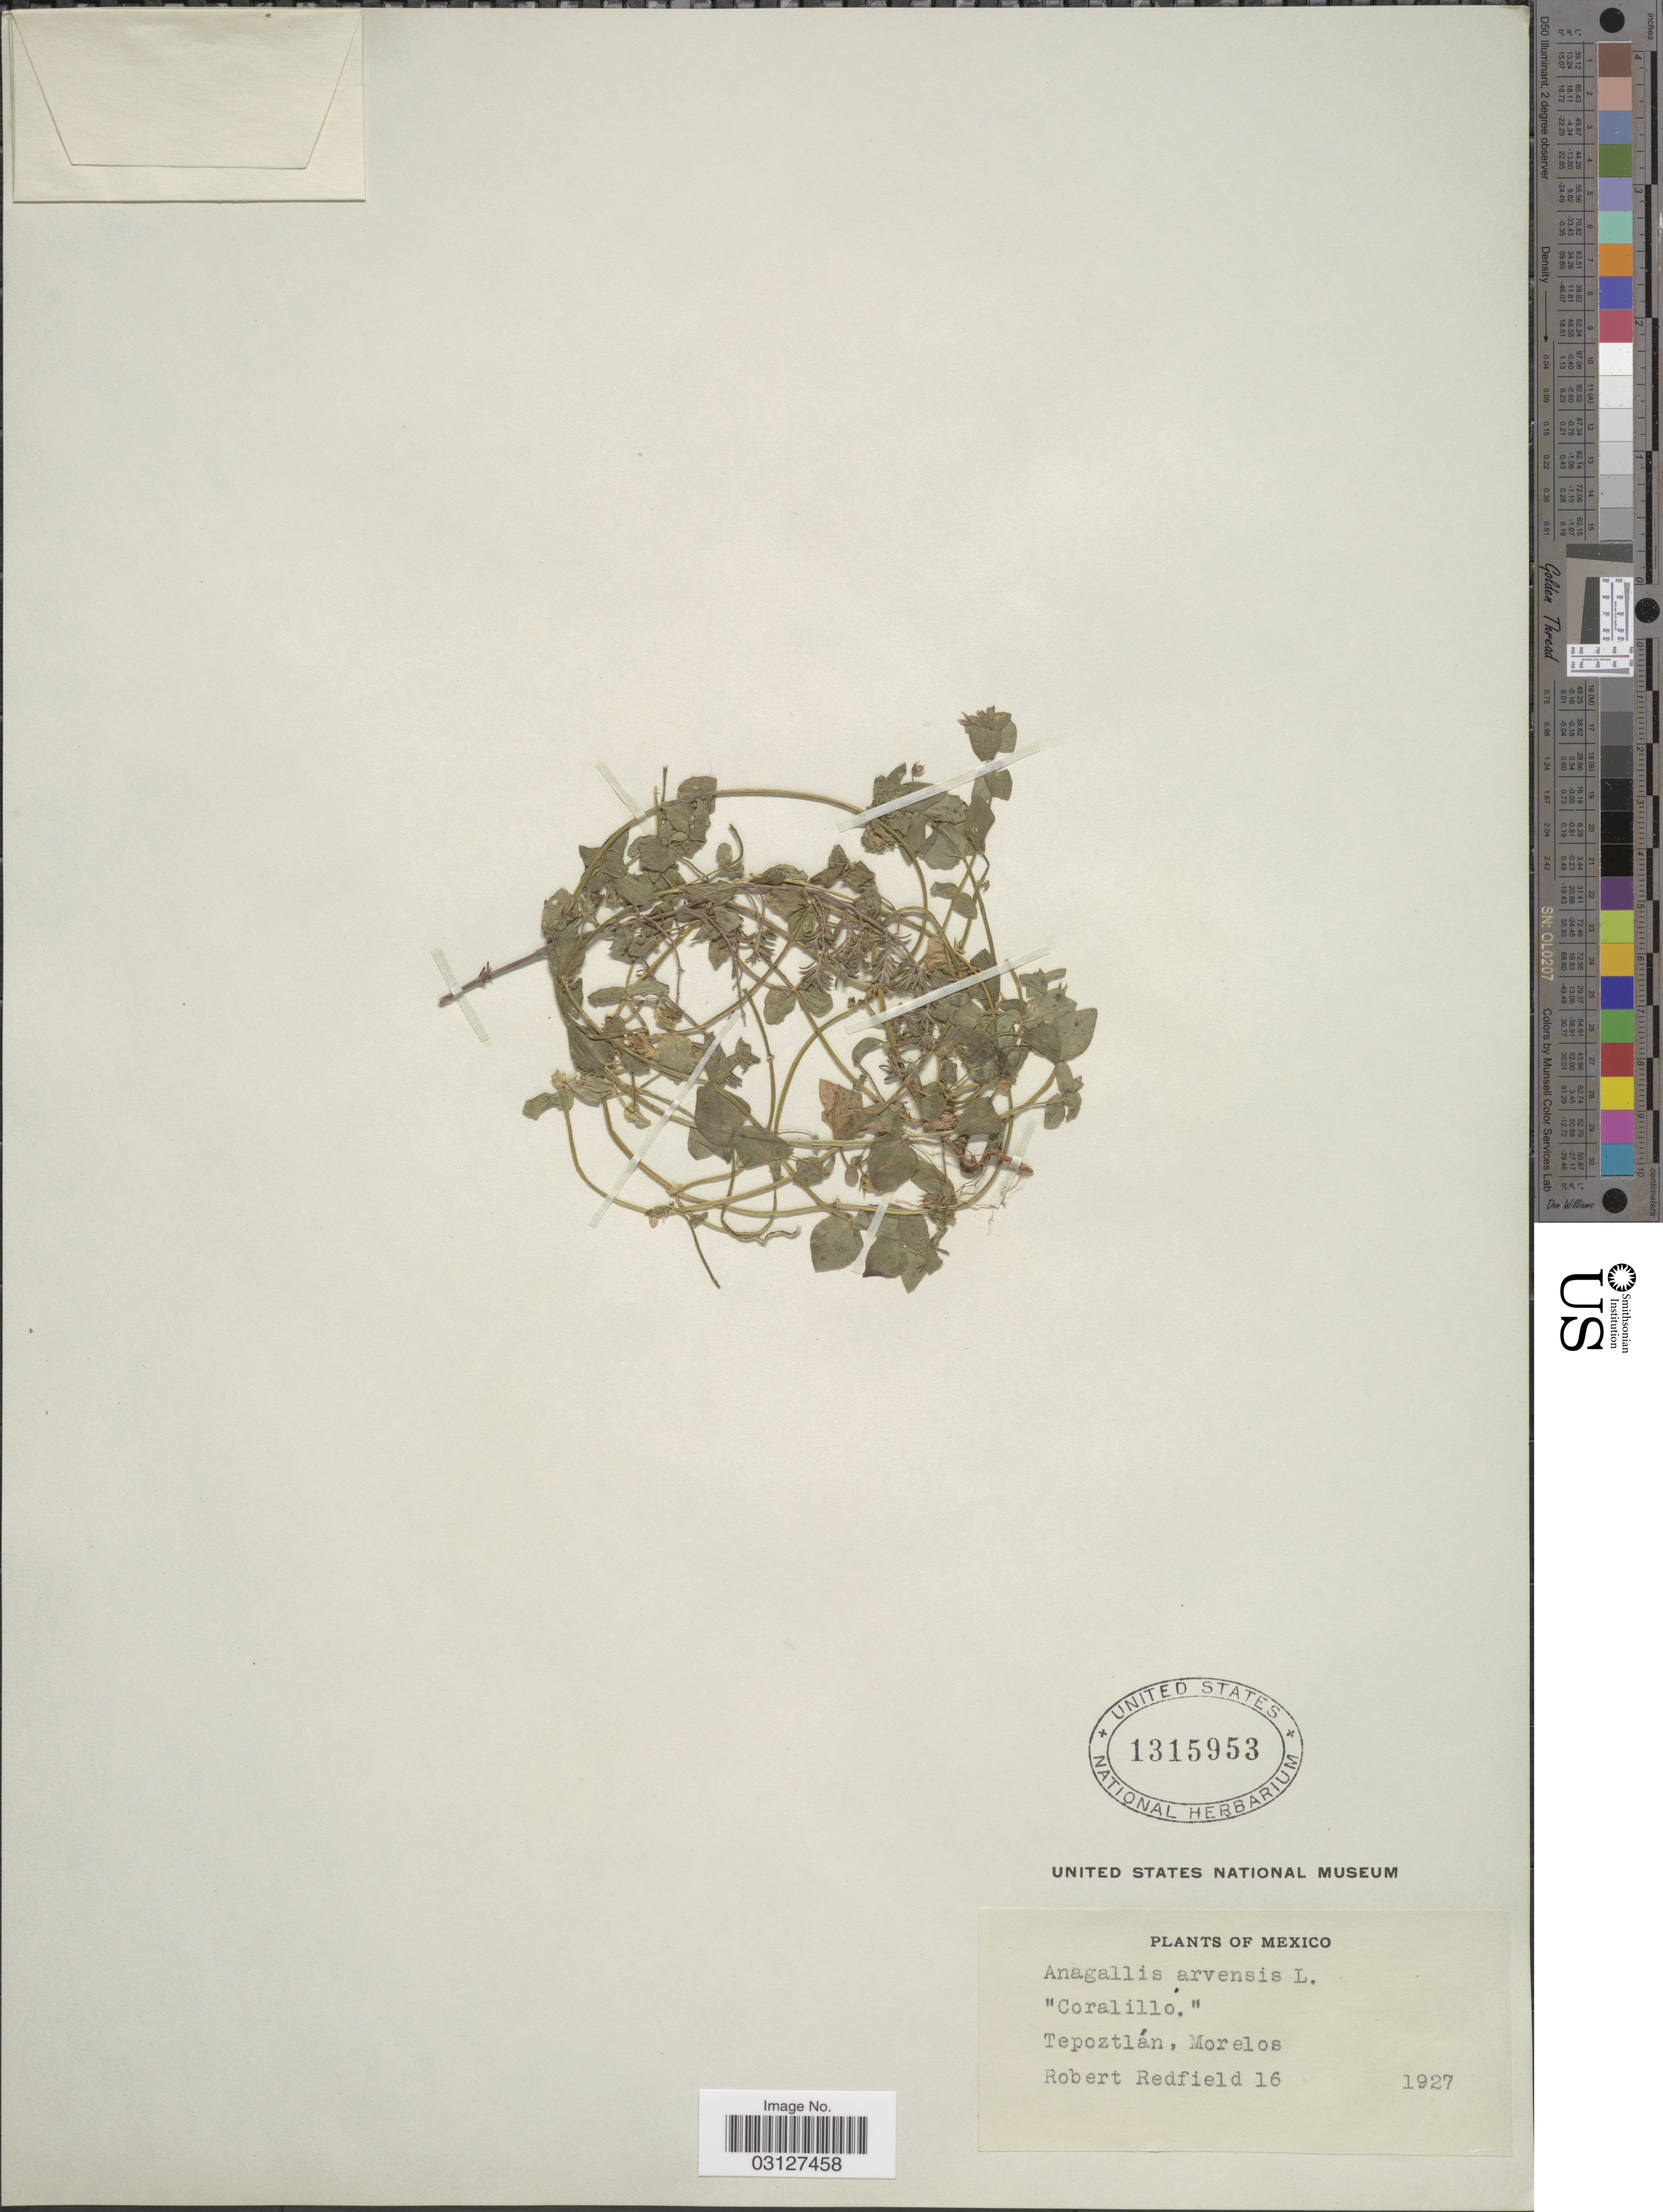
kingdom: Plantae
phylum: Tracheophyta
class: Magnoliopsida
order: Ericales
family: Primulaceae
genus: Anagallis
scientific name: Anagallis arvensis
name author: L.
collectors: R. Redfield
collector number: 16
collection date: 1927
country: Mexico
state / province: Morelos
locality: Tepoztlán.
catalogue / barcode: US 1315953